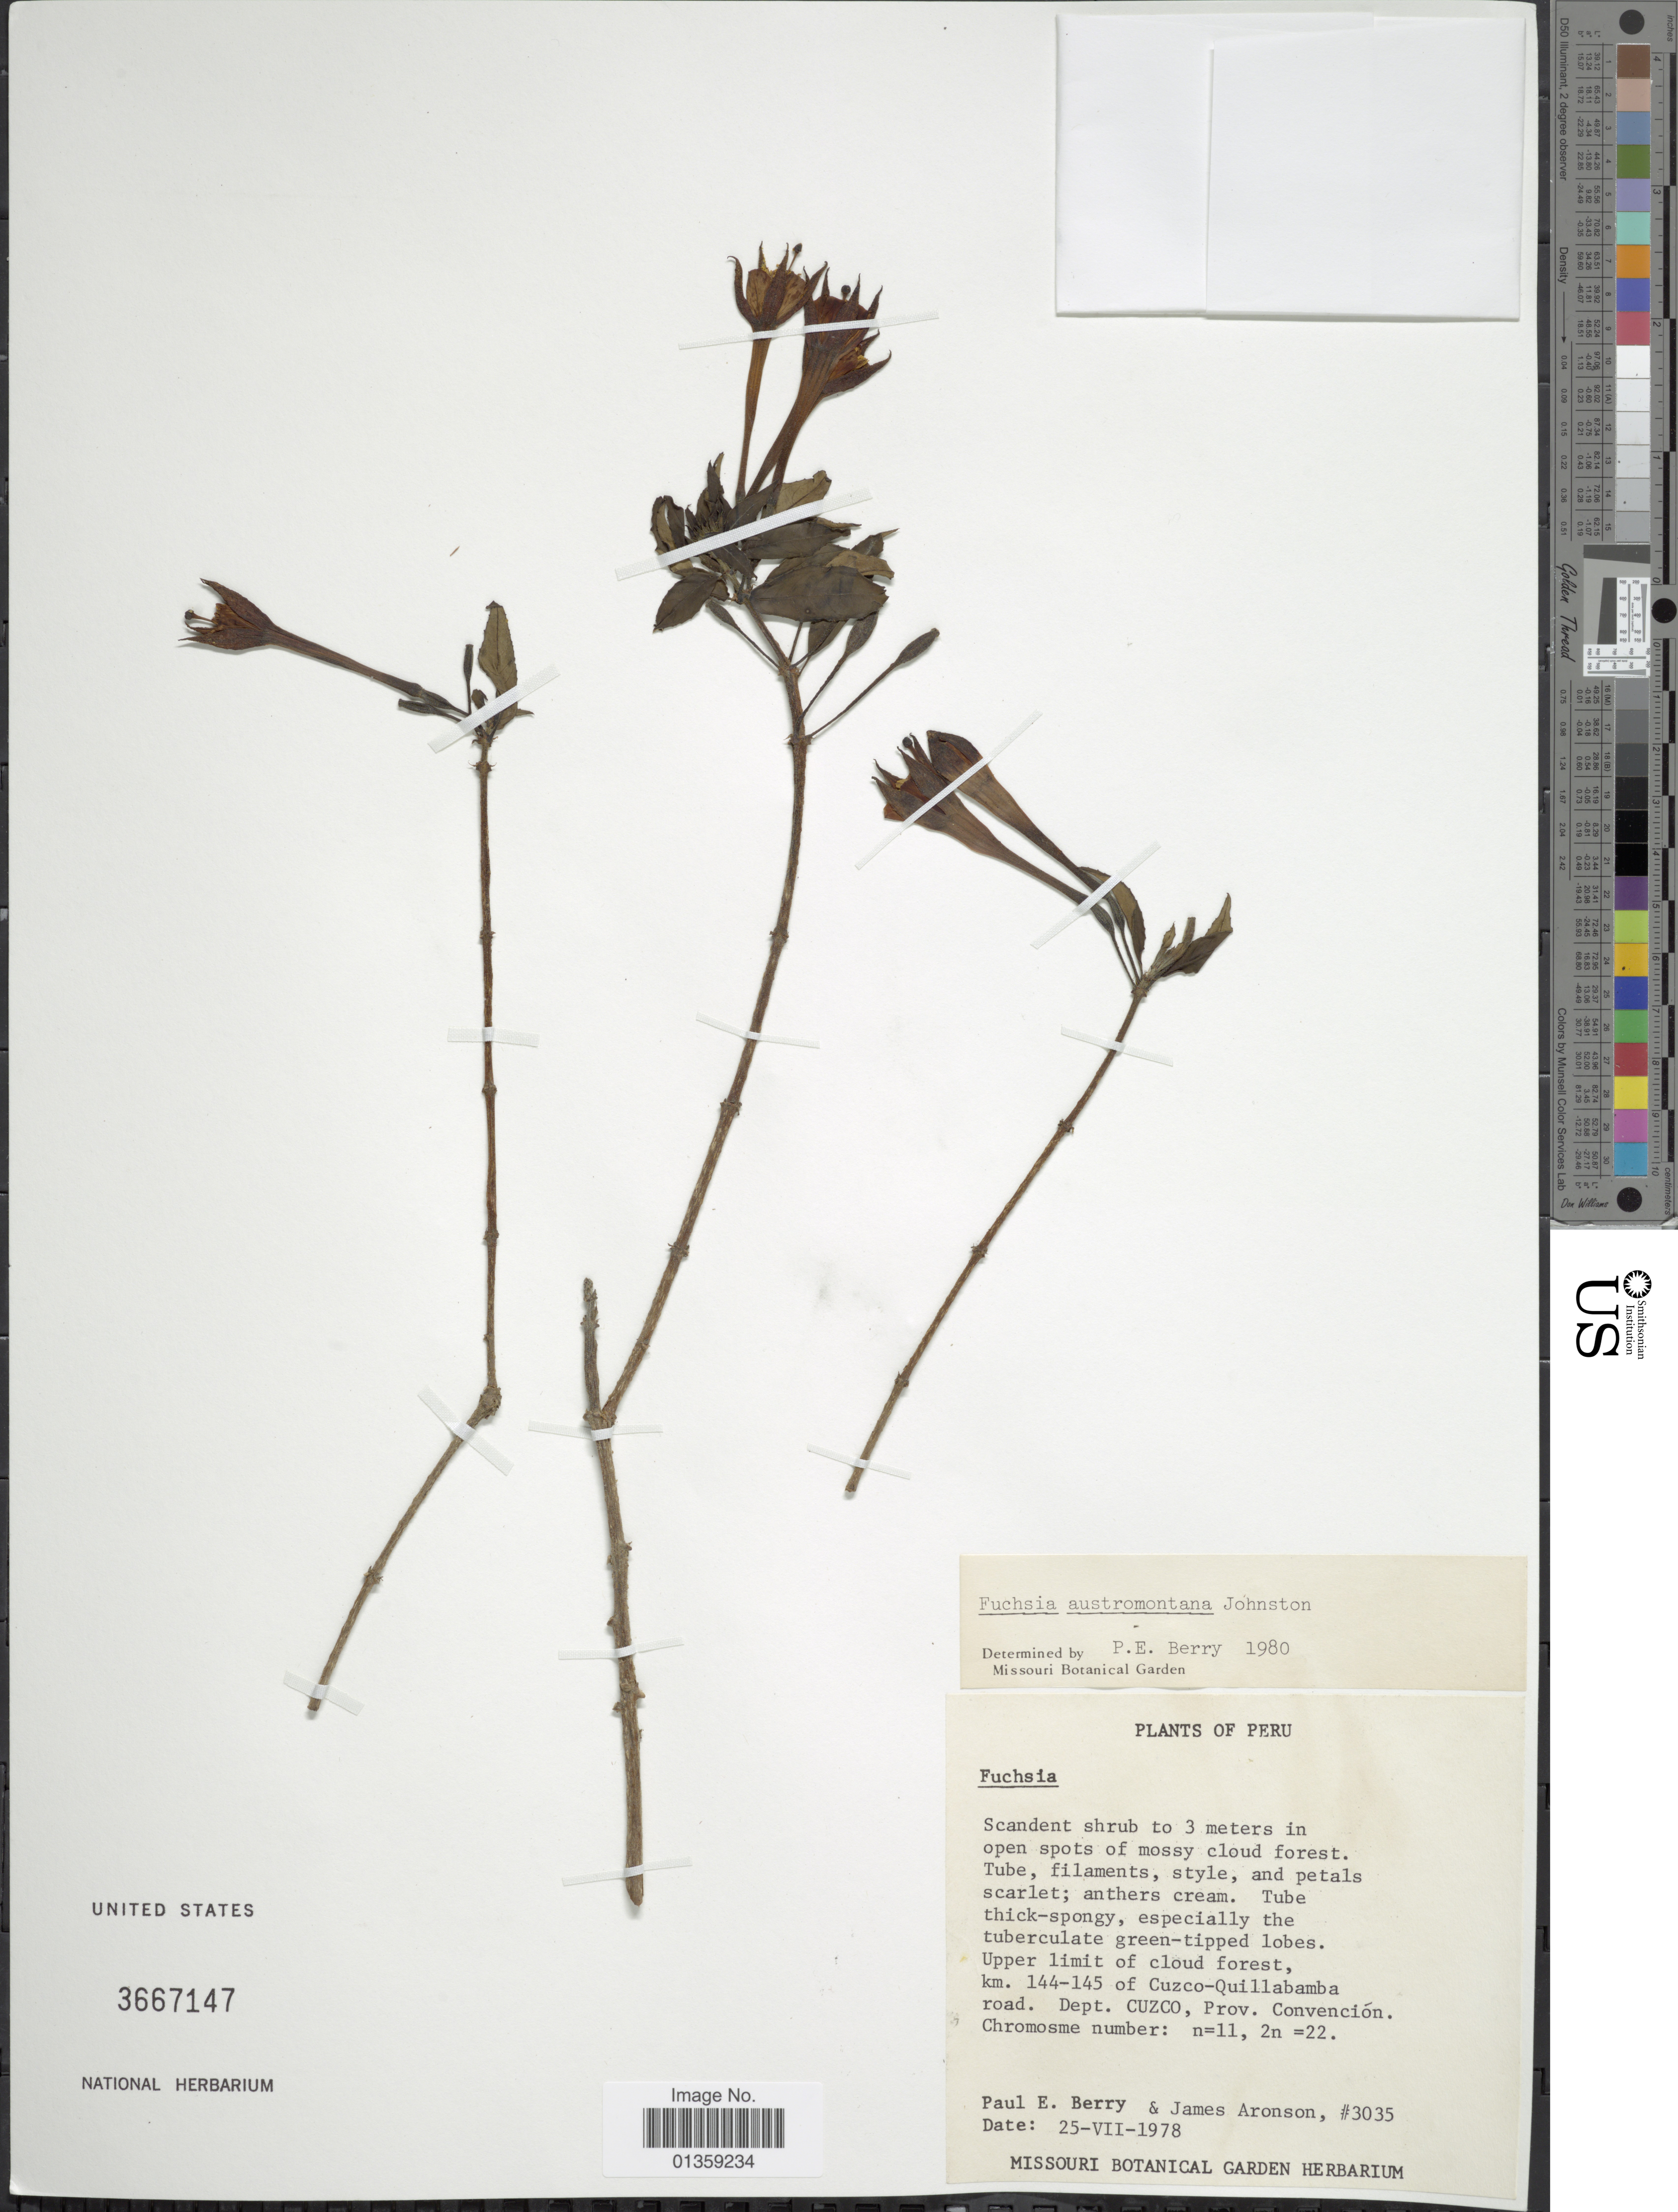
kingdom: Plantae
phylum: Tracheophyta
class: Magnoliopsida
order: Myrtales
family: Onagraceae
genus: Fuchsia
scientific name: Fuchsia austromontana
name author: I.M. Johnst.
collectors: P. E. Berry & J. Aronson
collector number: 3035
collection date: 1978-07-25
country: Peru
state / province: Cusco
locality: Upper limit of cloud forest, km. 144-145 of Cuzco-Quillabamba road. Prov. Convención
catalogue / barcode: US 3667147